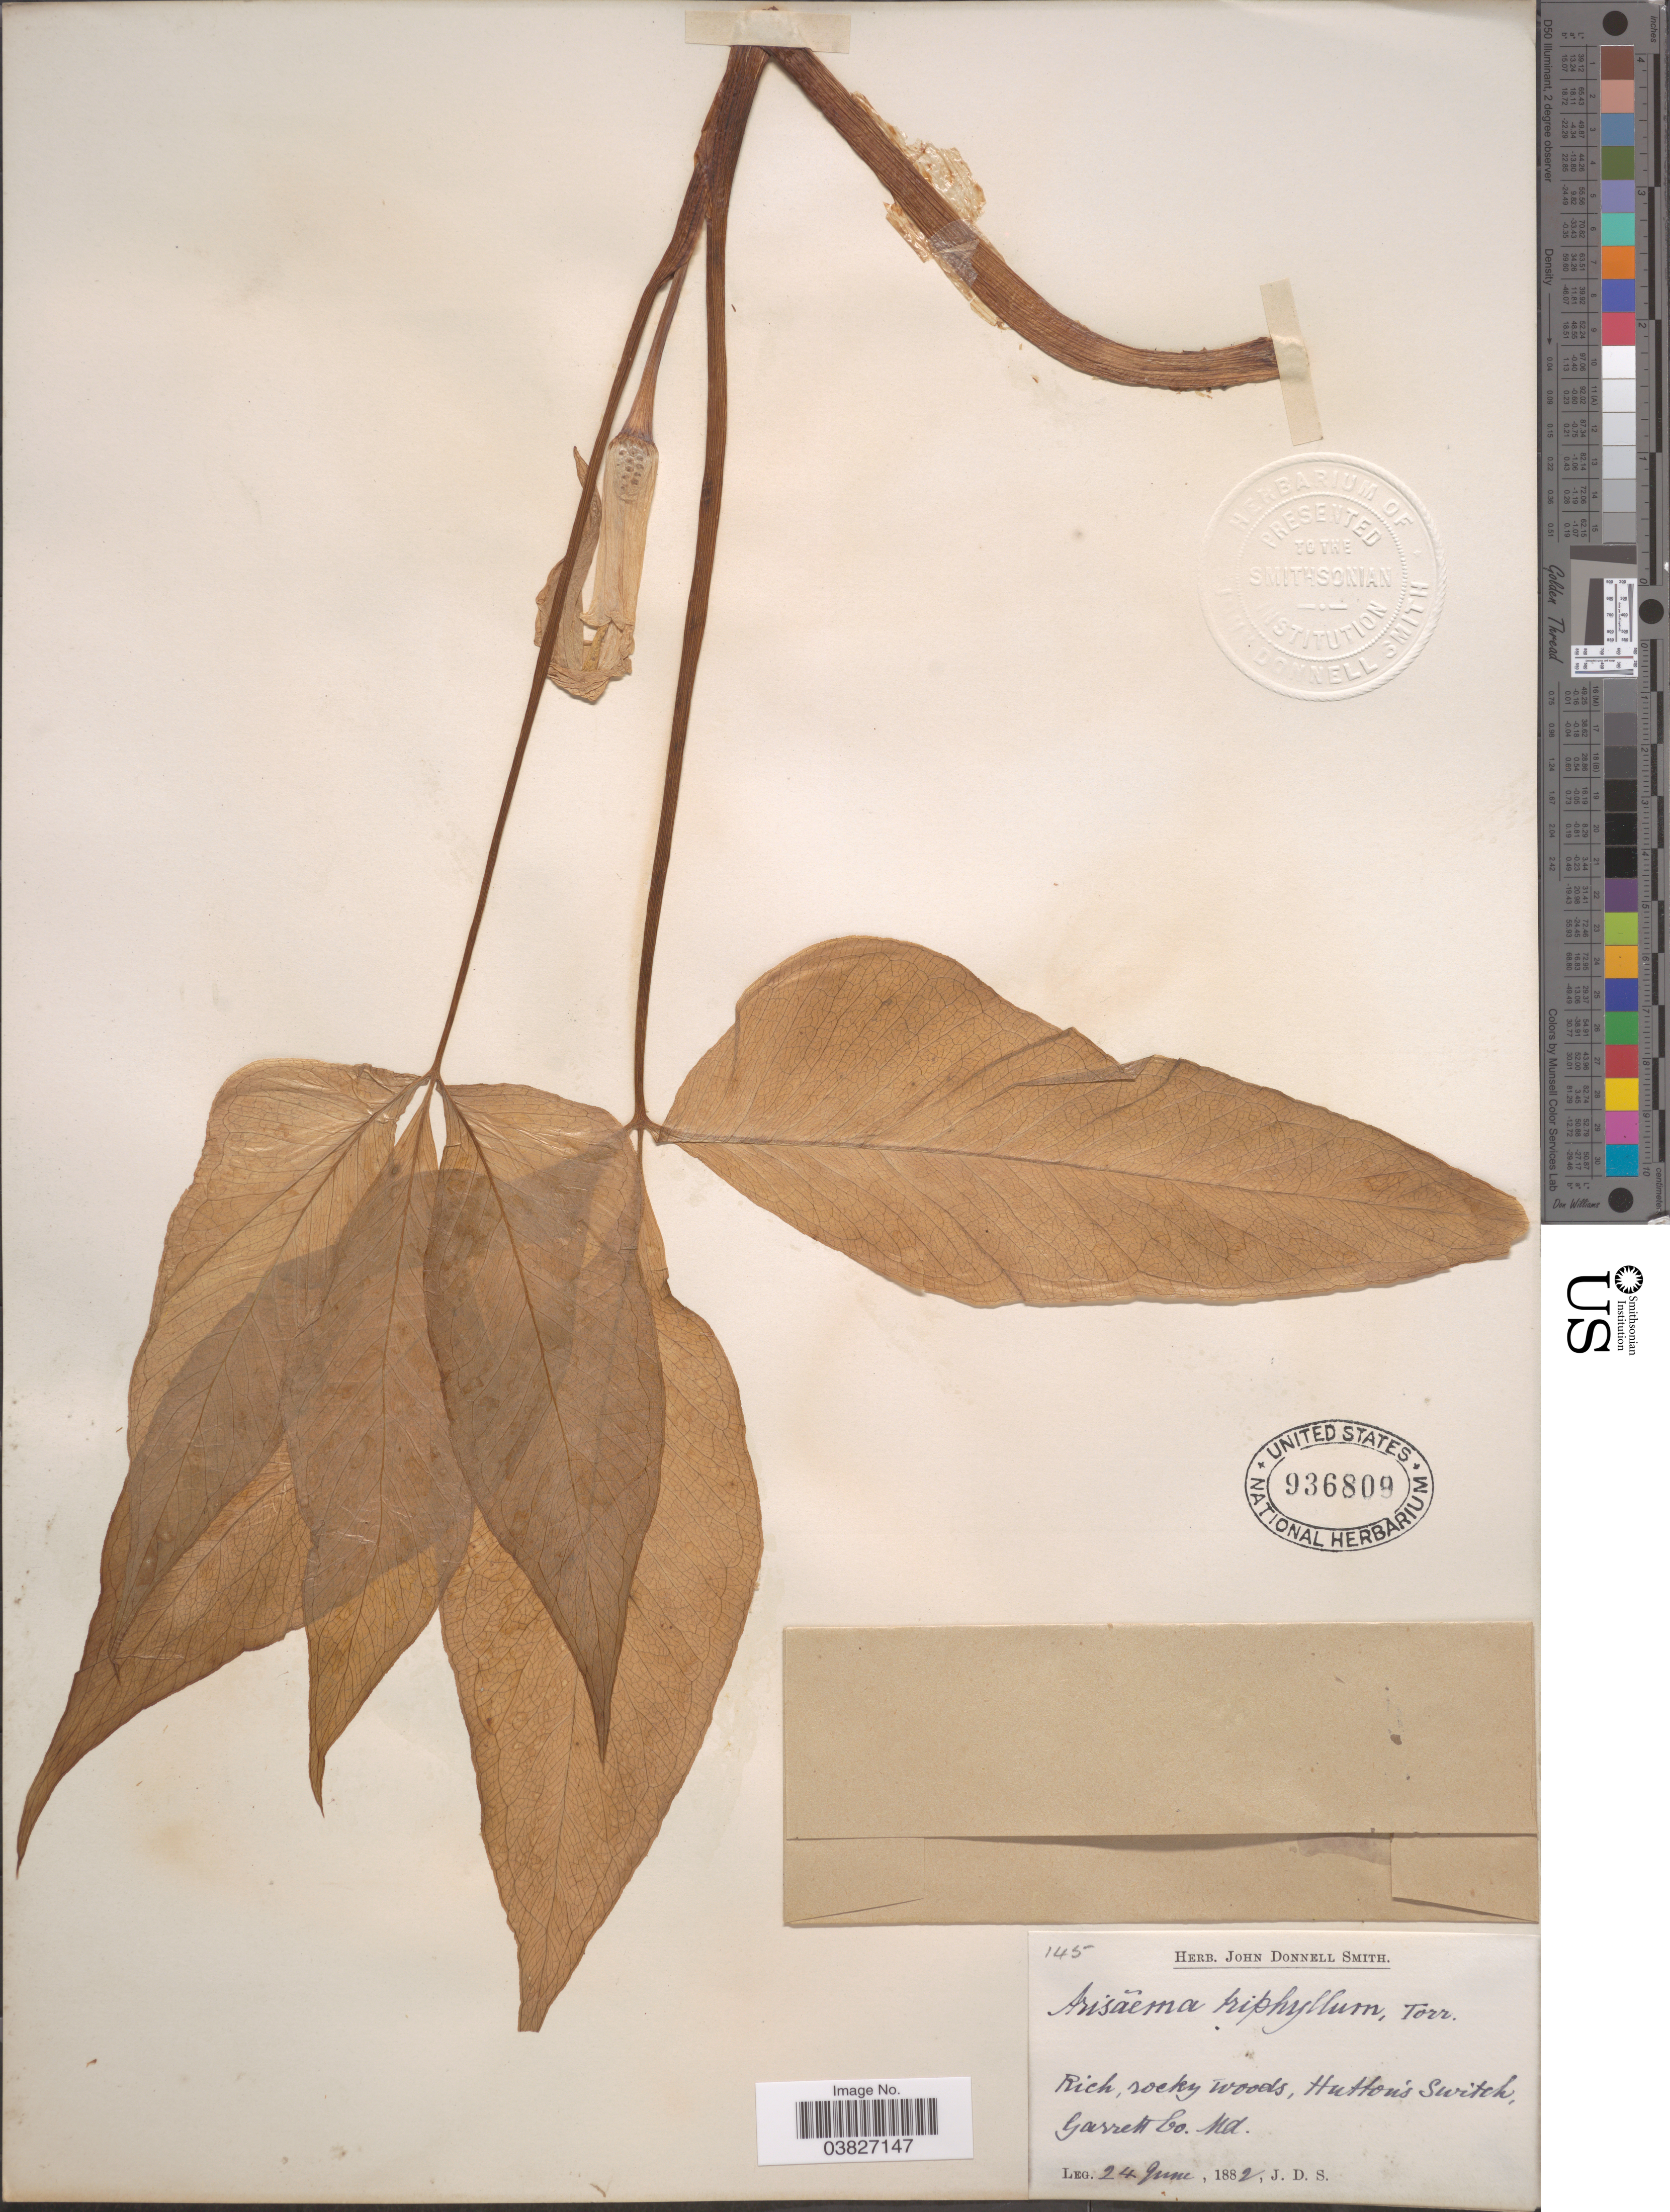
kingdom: Plantae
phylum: Tracheophyta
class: Liliopsida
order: Alismatales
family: Araceae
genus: Arisaema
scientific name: Arisaema triphyllum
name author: (L.) Schott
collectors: J. Donnell Smith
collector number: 145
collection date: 1882-06-24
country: United States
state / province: Maryland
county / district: Garrett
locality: Hutton's Switch, Garrett Co.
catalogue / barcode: US 936809